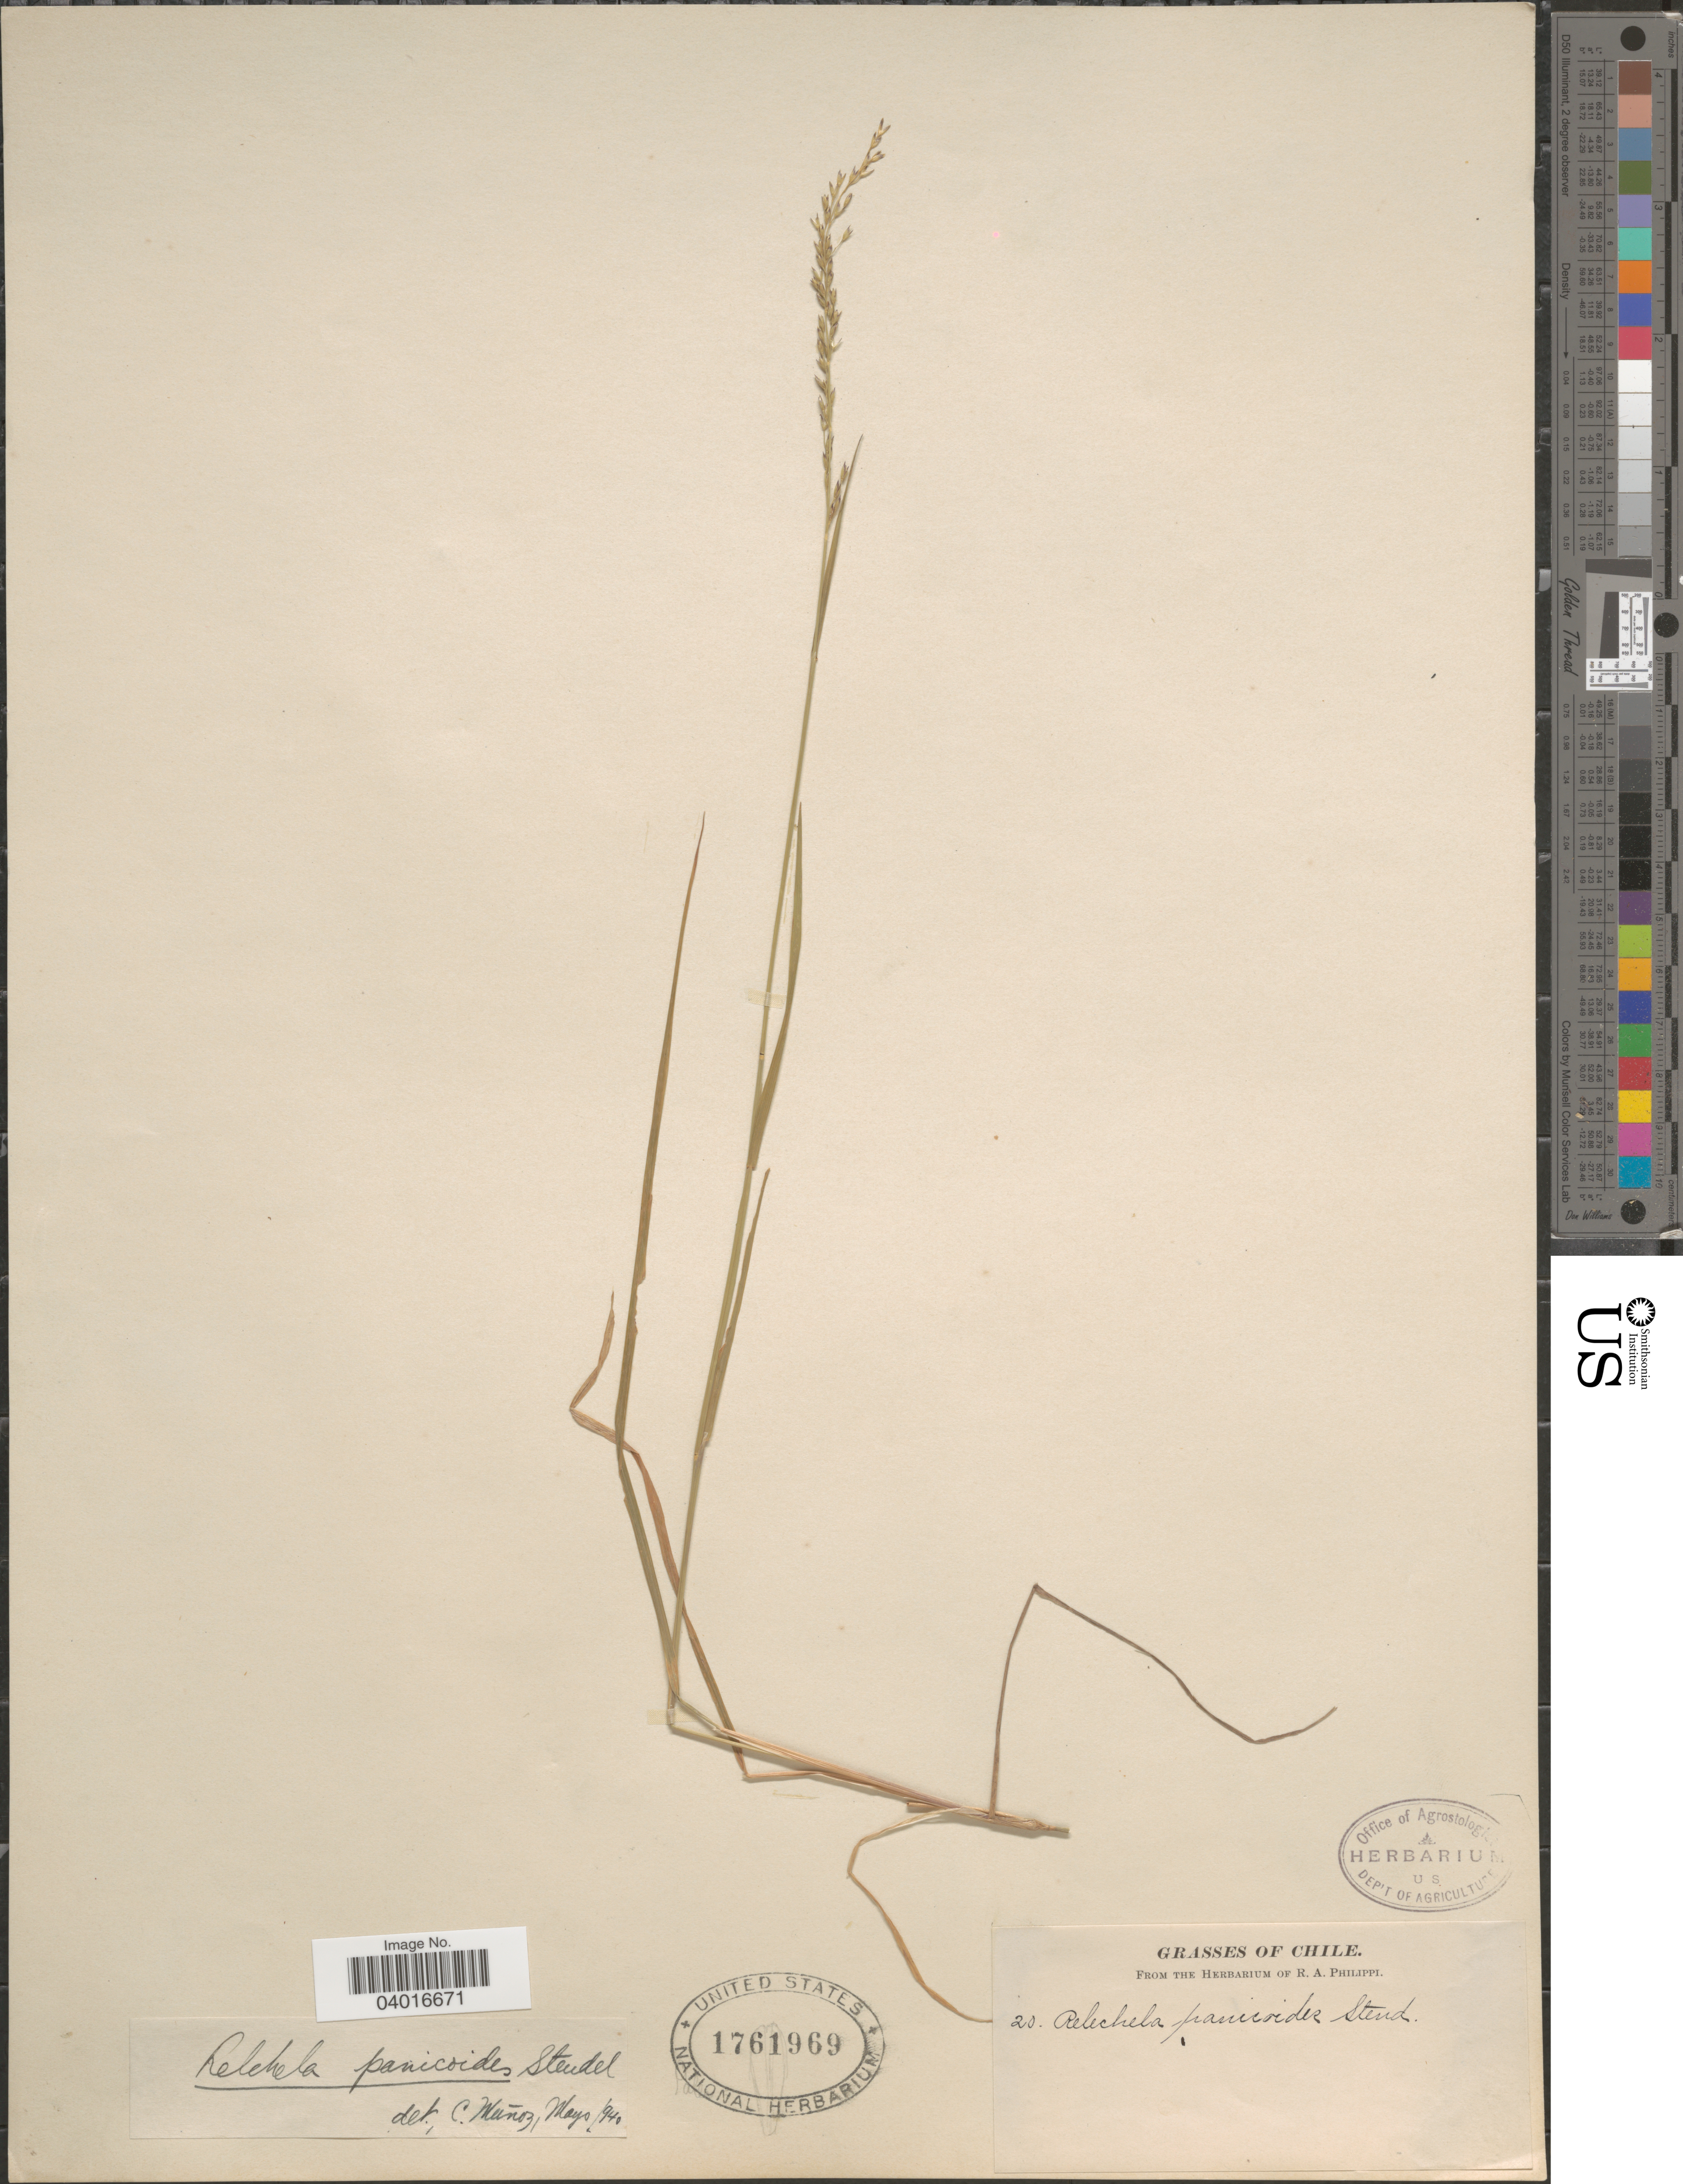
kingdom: Plantae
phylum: Tracheophyta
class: Liliopsida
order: Poales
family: Poaceae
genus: Relchela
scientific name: Relchela panicoides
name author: Steud.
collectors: ex. herb. R.A. Philippi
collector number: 20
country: Chile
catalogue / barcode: US 1761969